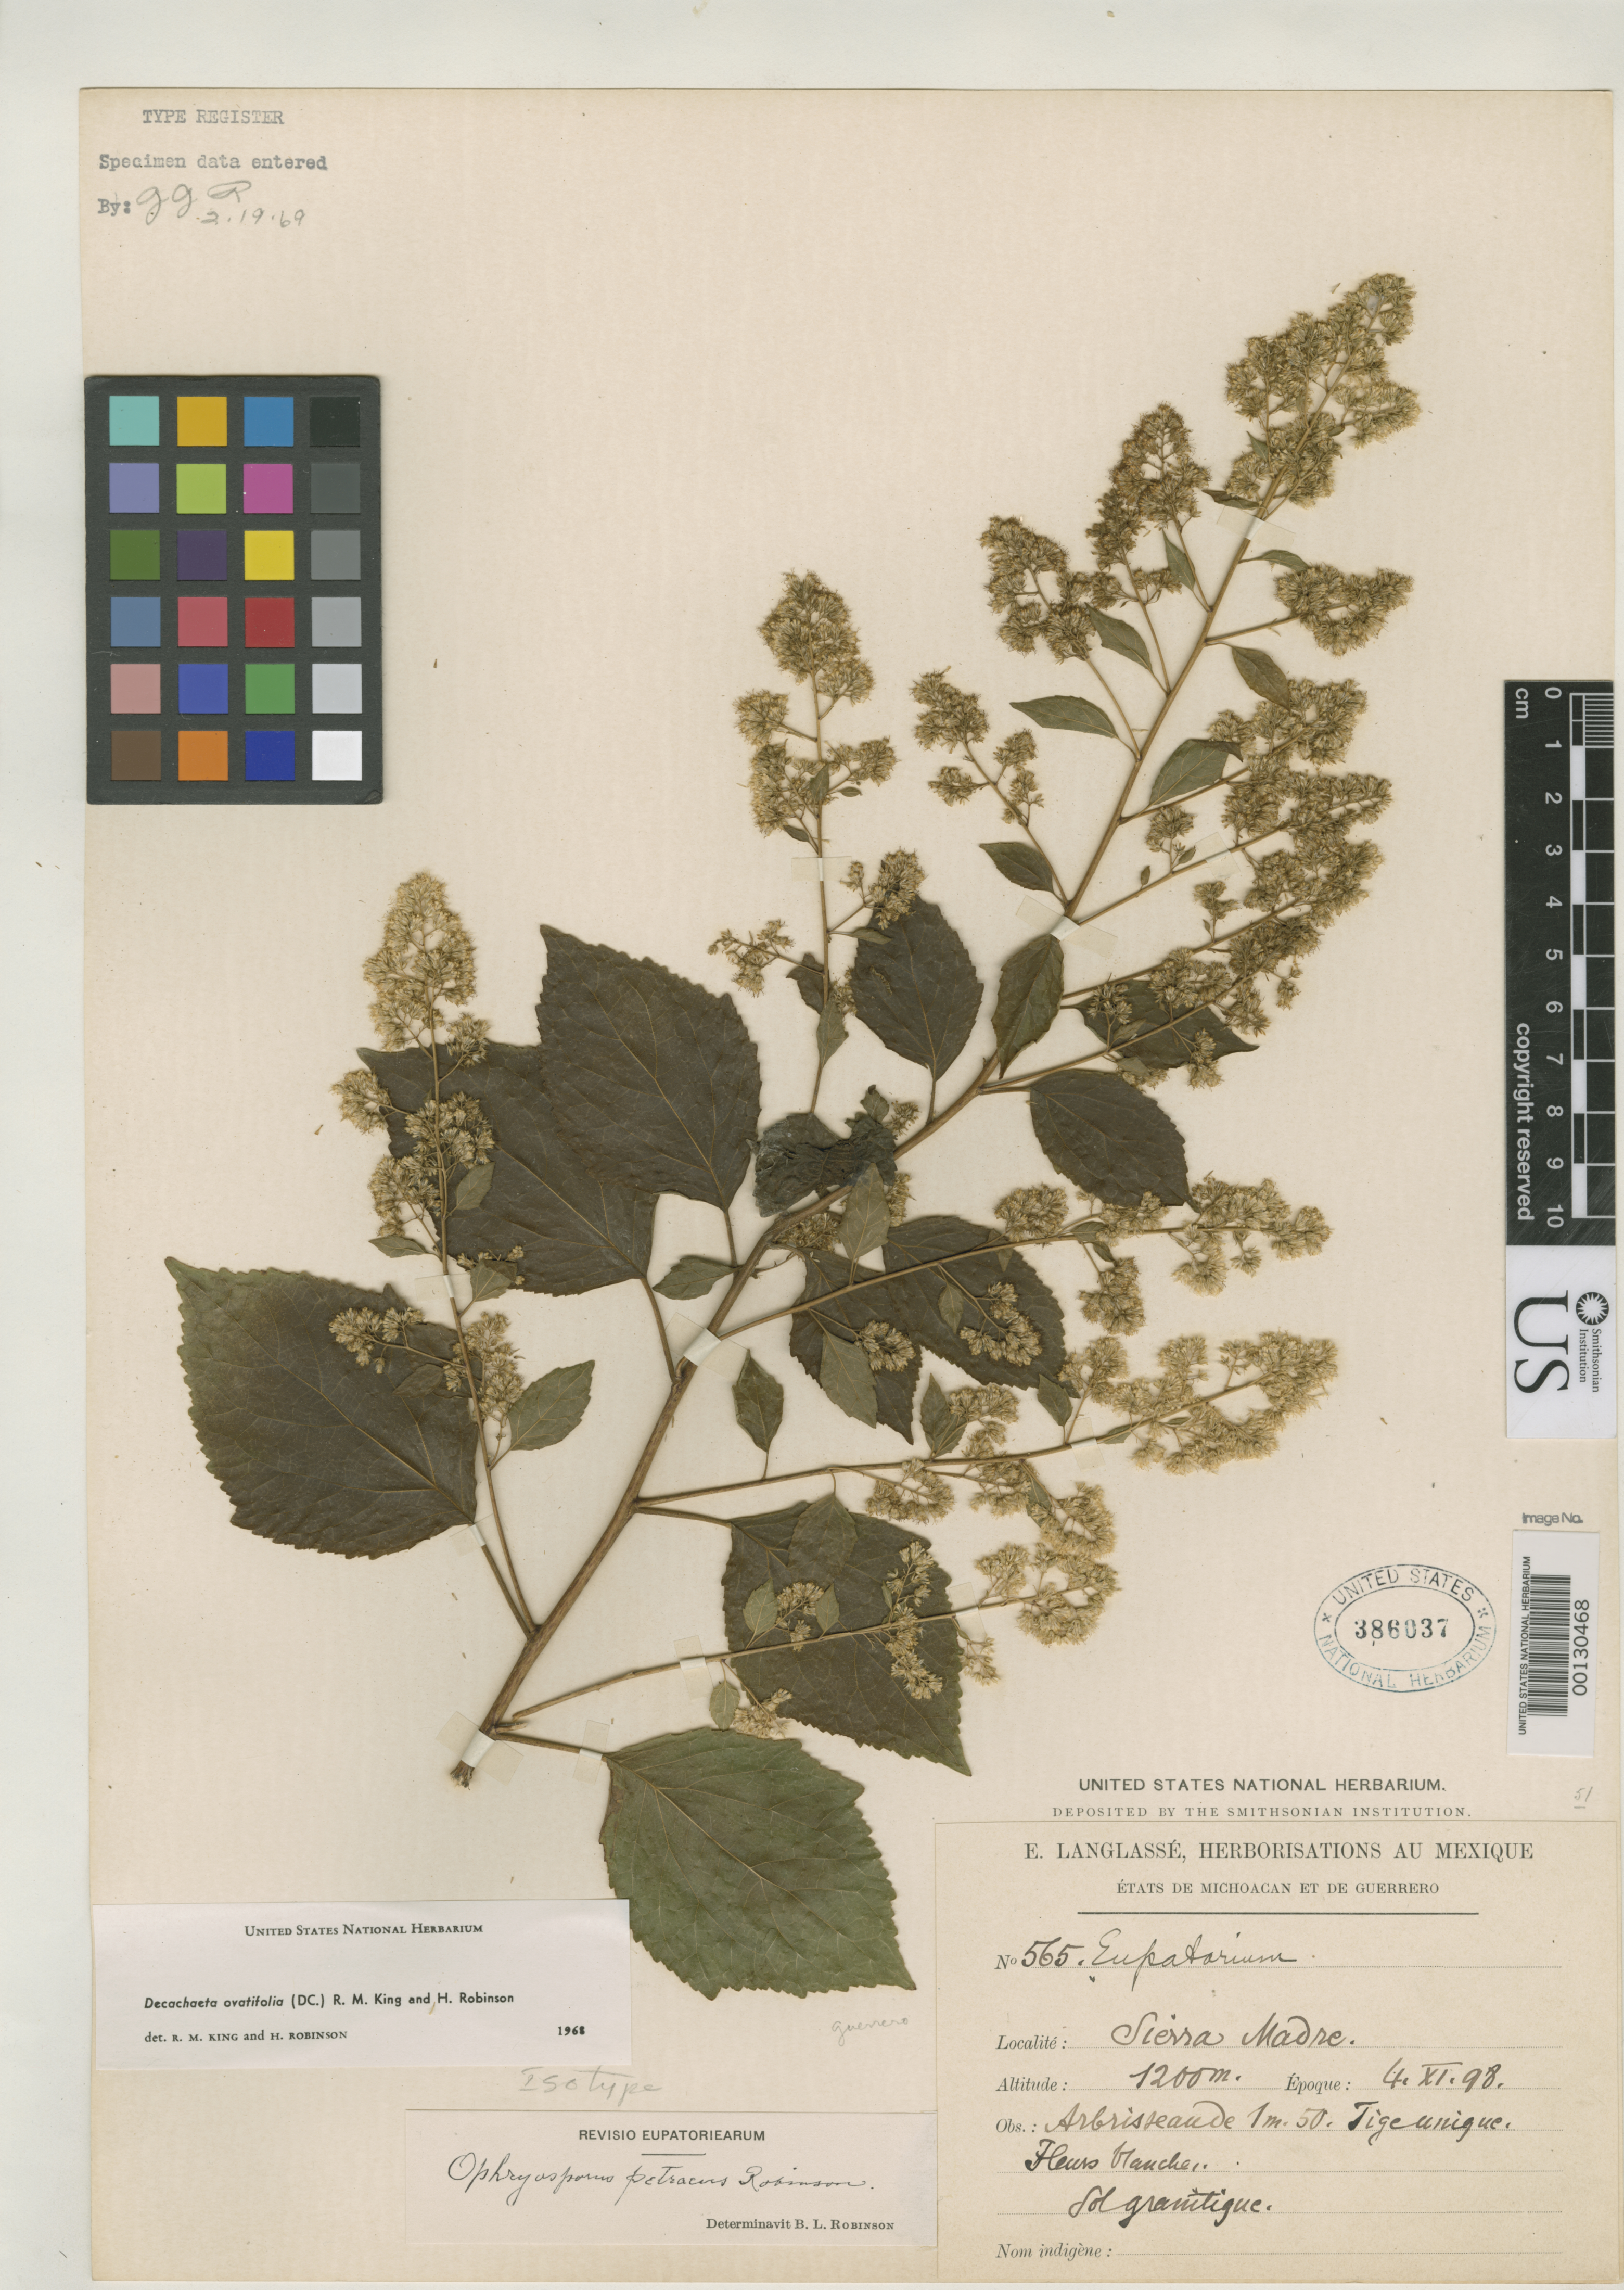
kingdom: Plantae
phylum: Tracheophyta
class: Magnoliopsida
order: Asterales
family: Asteraceae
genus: Eupatorium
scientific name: Eupatorium petraeum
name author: B.L. Rob.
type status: Isotype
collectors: E. Langlassé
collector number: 565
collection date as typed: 04 Nov 1898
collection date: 1898-11-04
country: Mexico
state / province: Guerrero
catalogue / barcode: US 386037